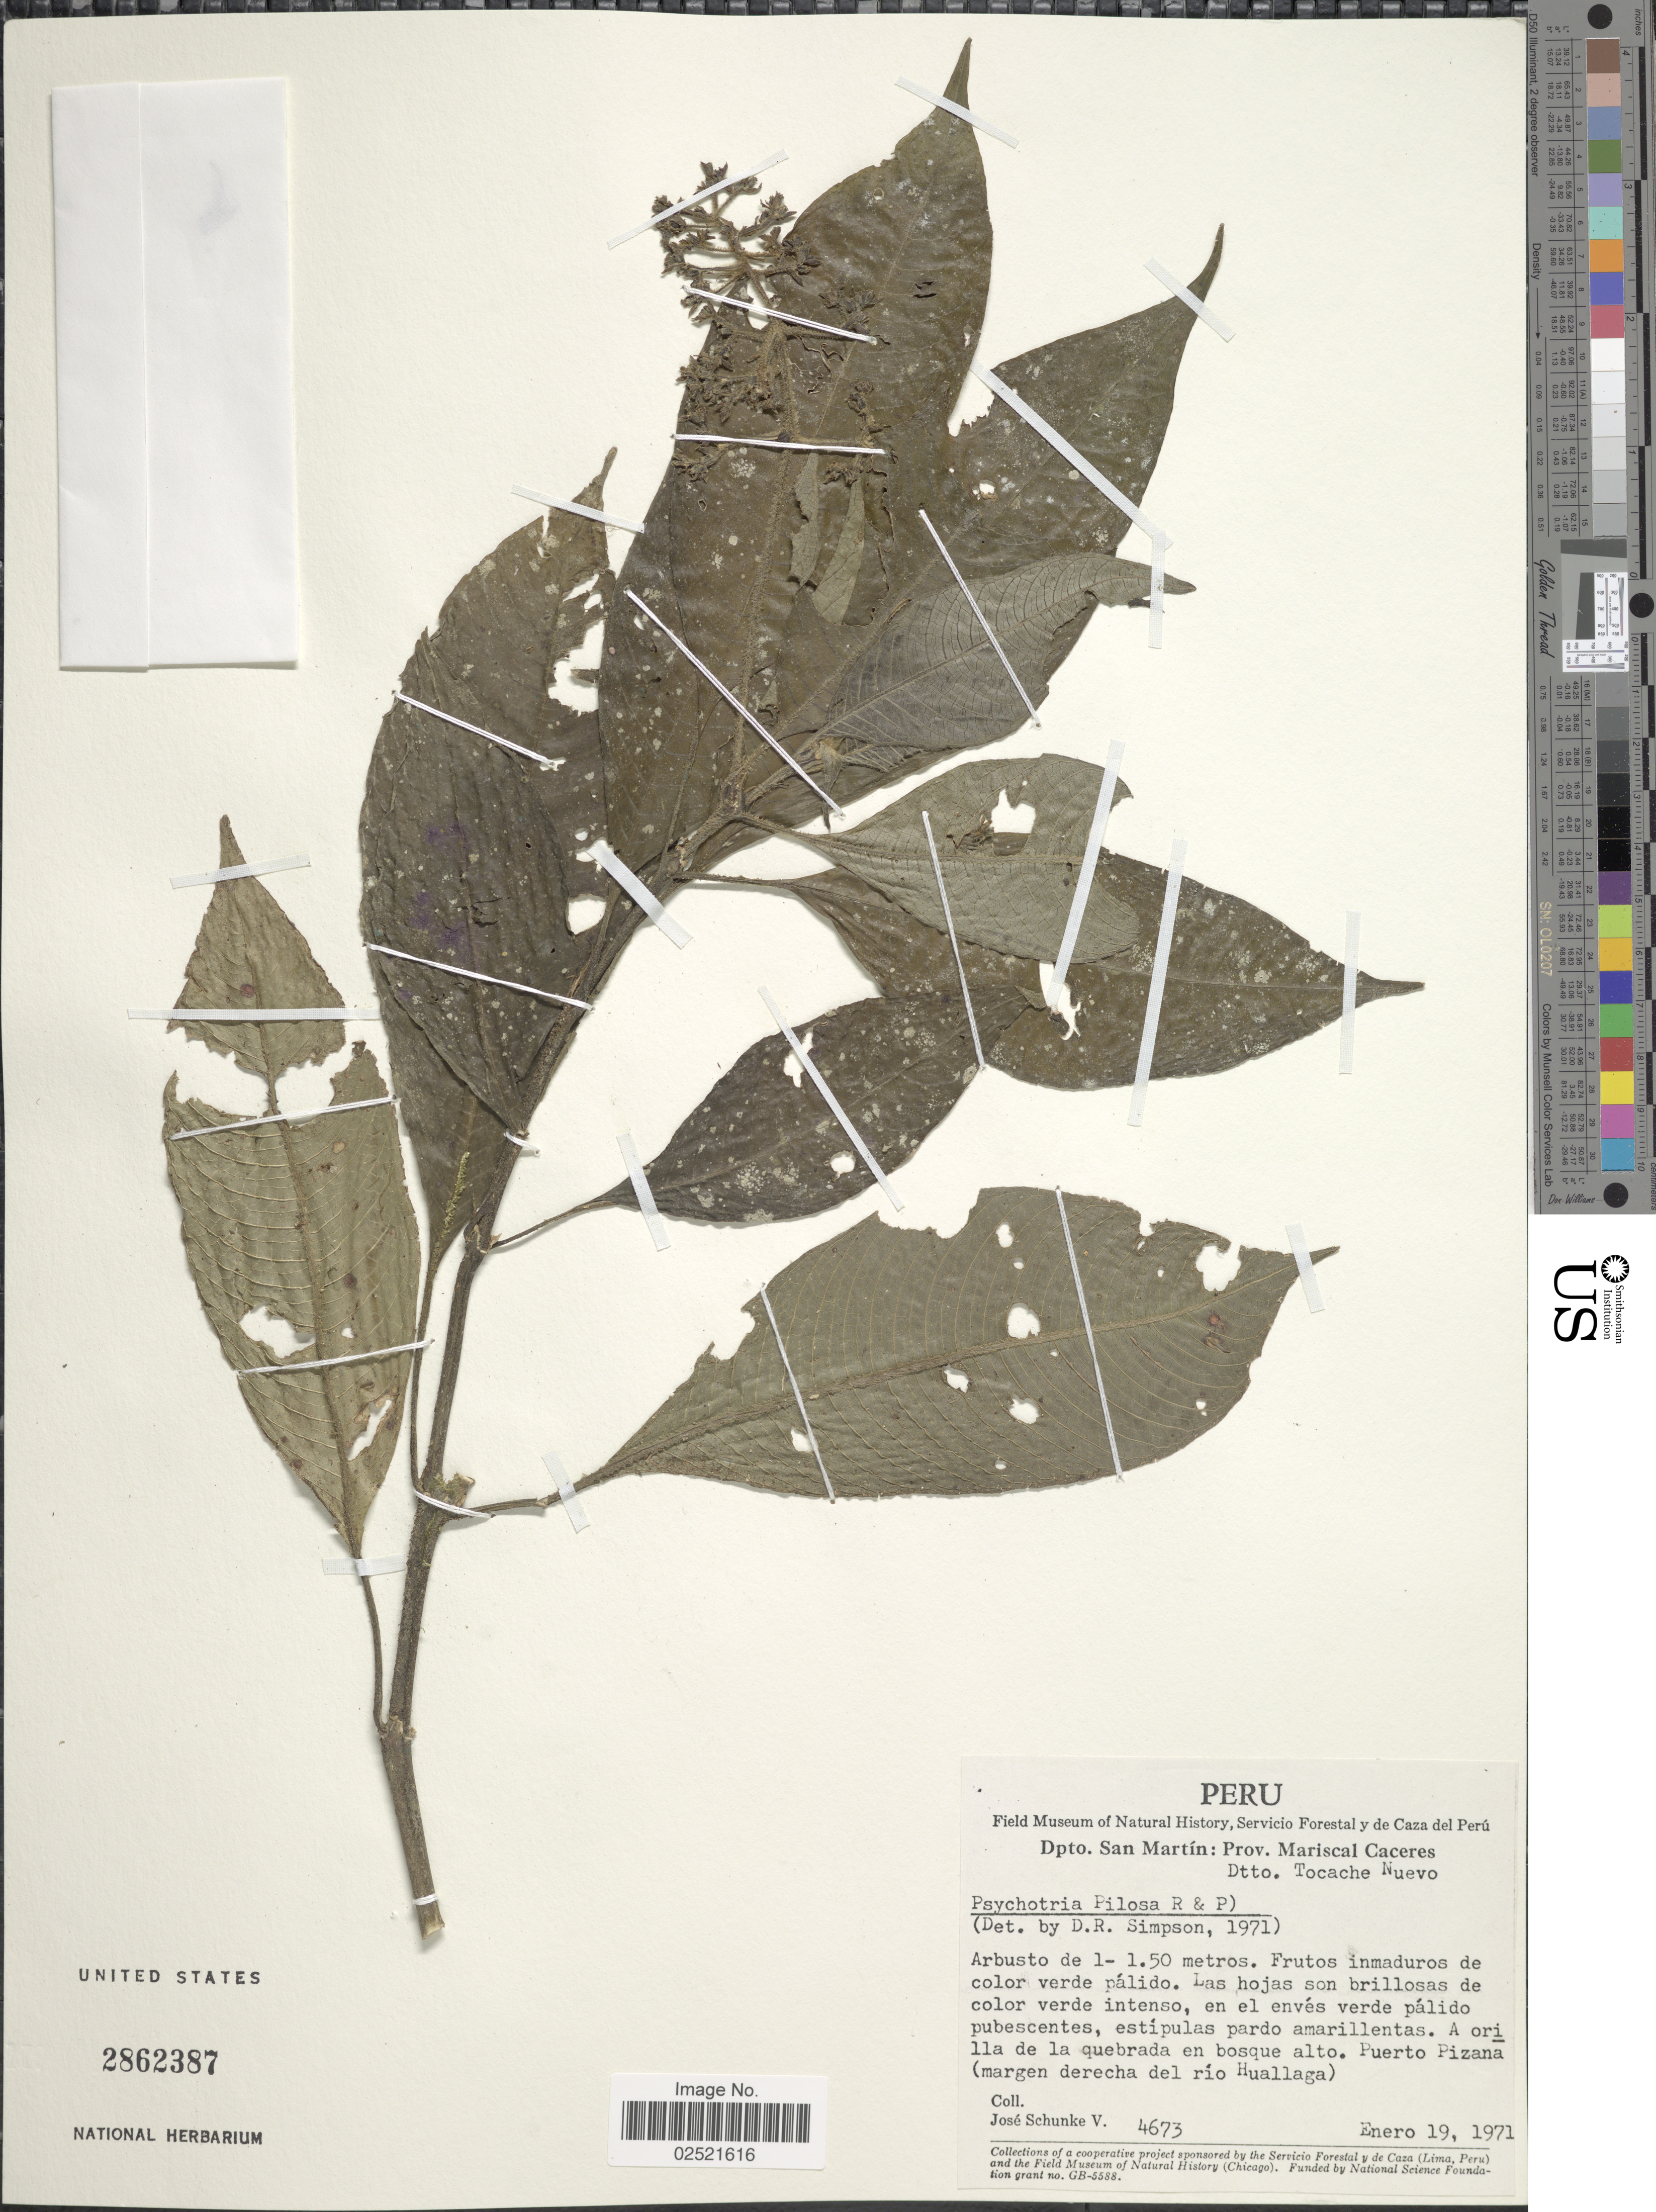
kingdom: Plantae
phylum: Tracheophyta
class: Magnoliopsida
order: Gentianales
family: Rubiaceae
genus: Psychotria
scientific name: Psychotria pilosa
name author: Ruiz & Pav.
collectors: J. Schunke Vigo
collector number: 4673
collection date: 1971-01-19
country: Peru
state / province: San Martín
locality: Prov. Mariscal Caceres, Dtto. Tocache Nuevo, Puerto Pizana (margen derecha del Rio Huallaga)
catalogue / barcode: US 2862387